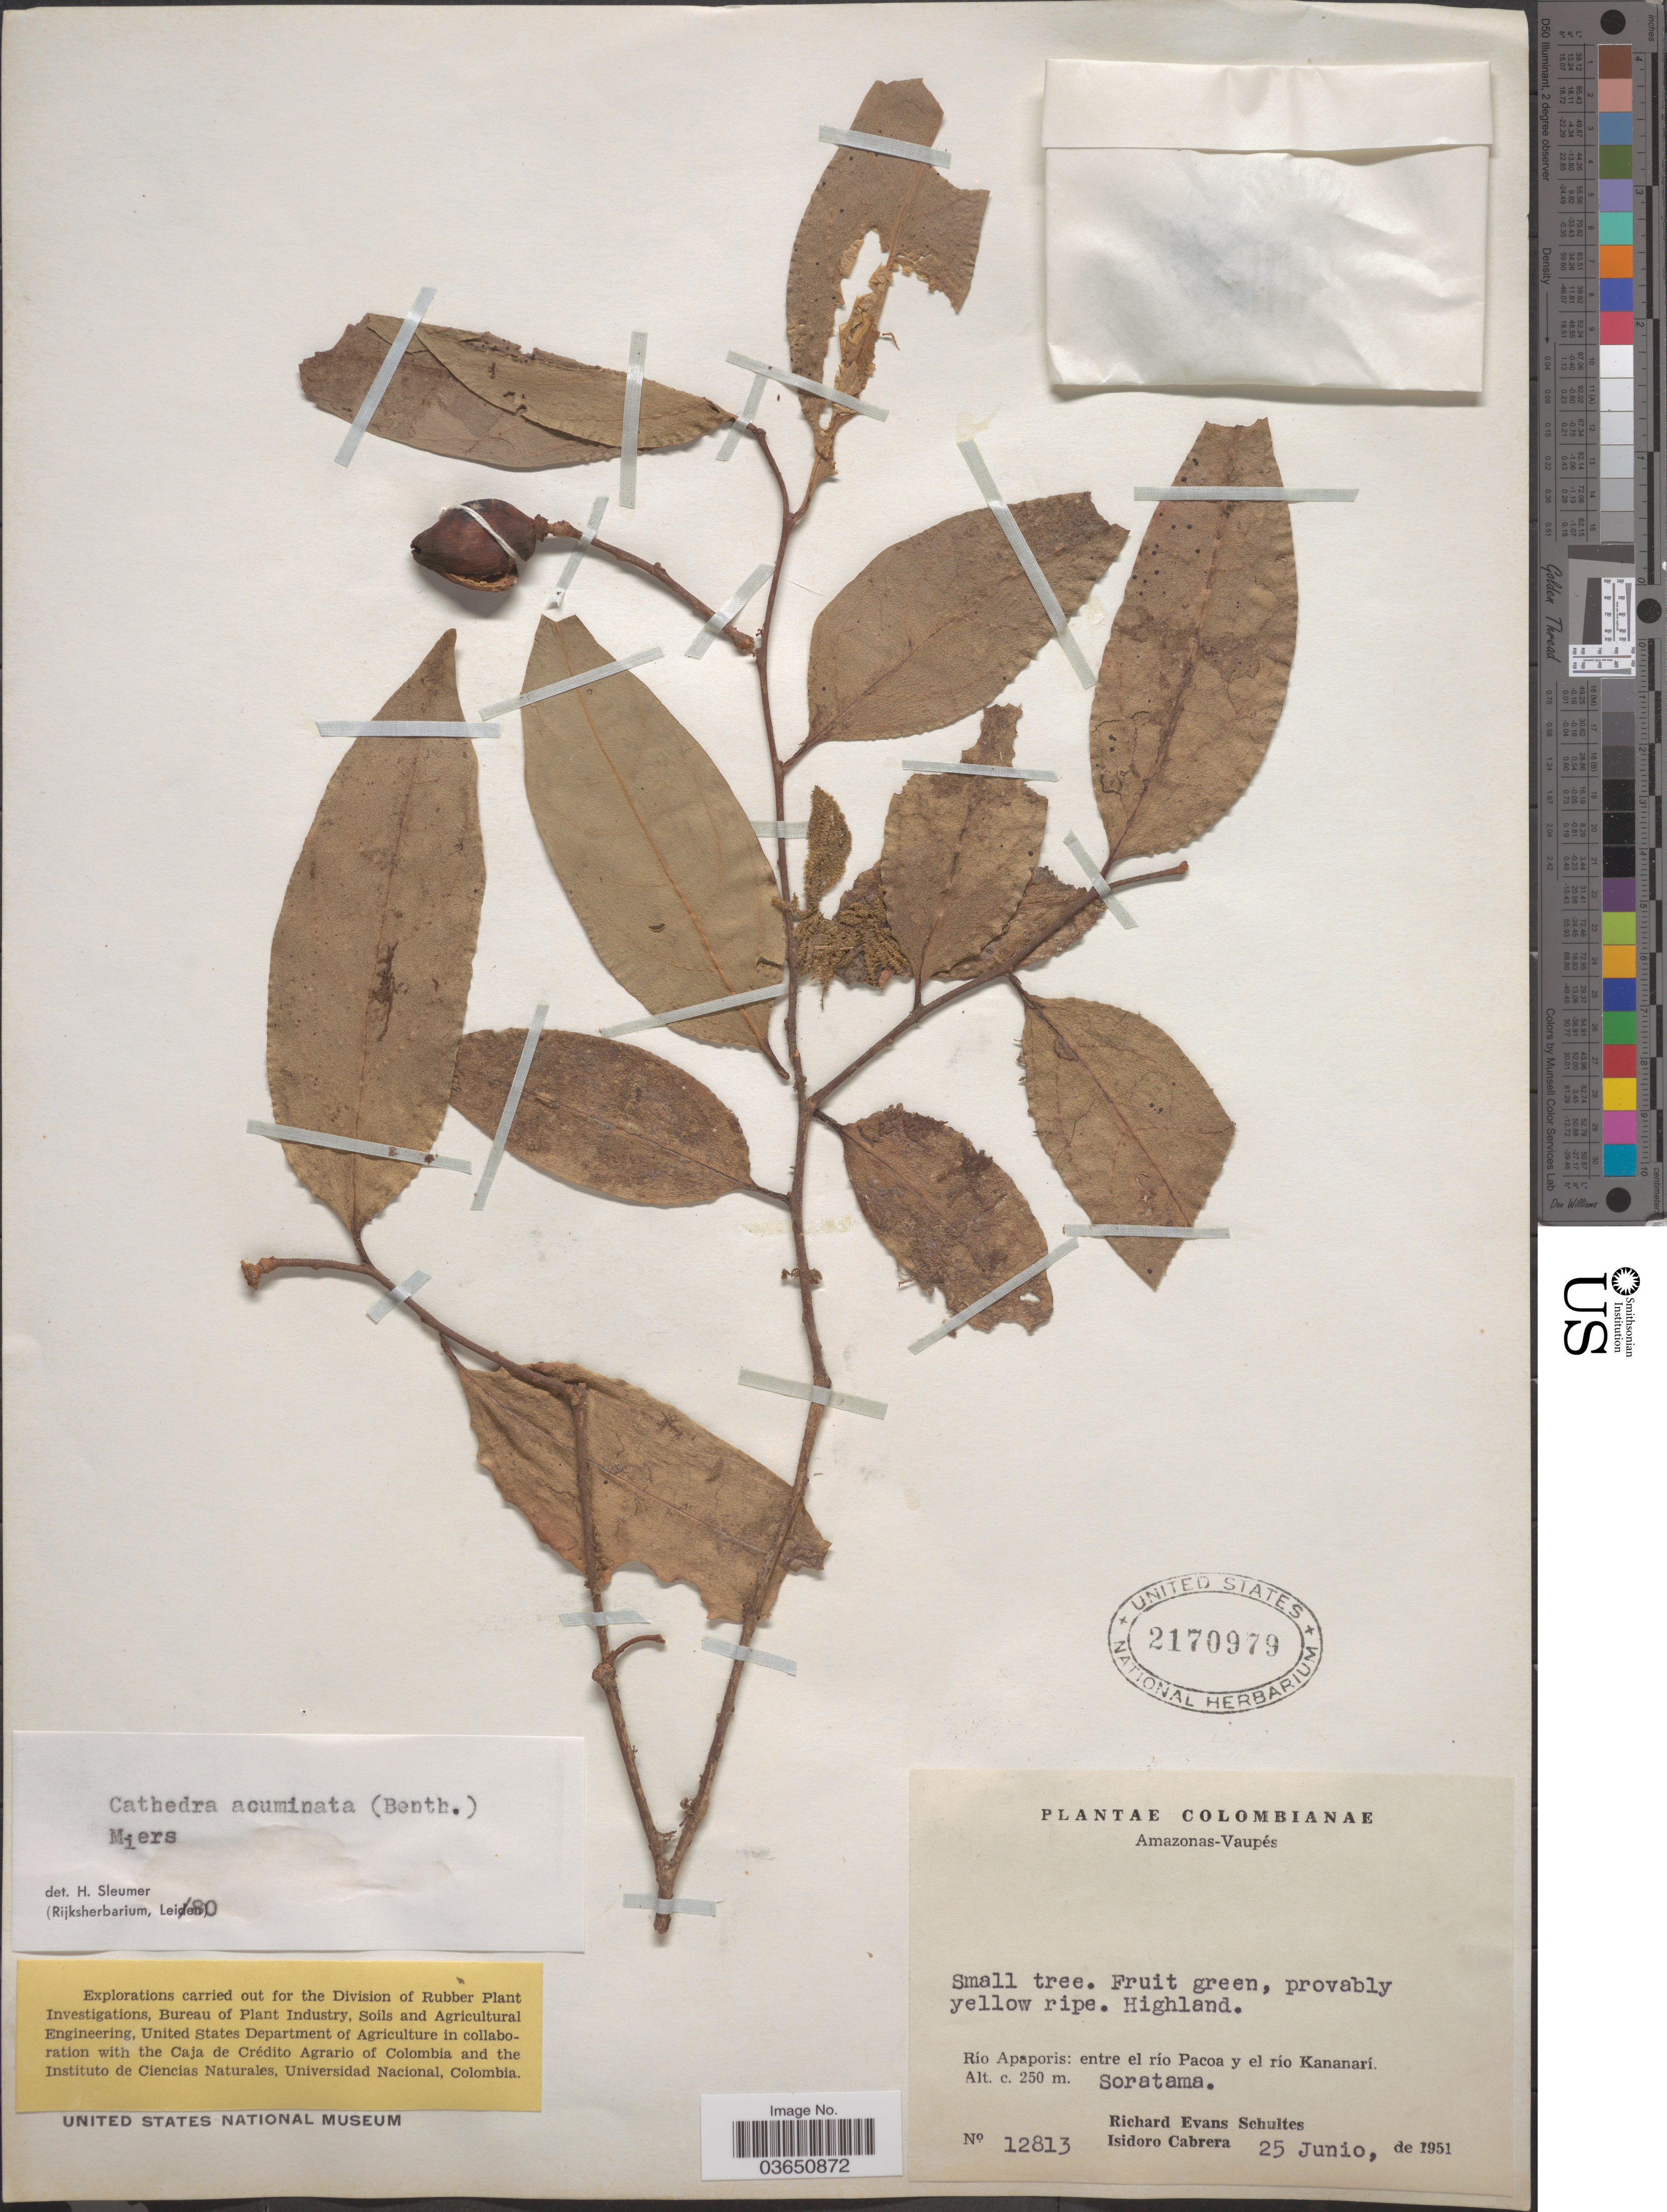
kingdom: Plantae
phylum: Tracheophyta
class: Magnoliopsida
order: Santalales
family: Aptandraceae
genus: Cathedra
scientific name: Cathedra acuminata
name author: (Benth.) Miers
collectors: R. E. Schultes & I. Cabrera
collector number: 12813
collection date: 1951-06-25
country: Colombia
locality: Amazonas-Vaupés. Río Apaporis: entre el río Pacoa y el río Kananarí. Soratama.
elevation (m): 250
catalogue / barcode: US 2170979